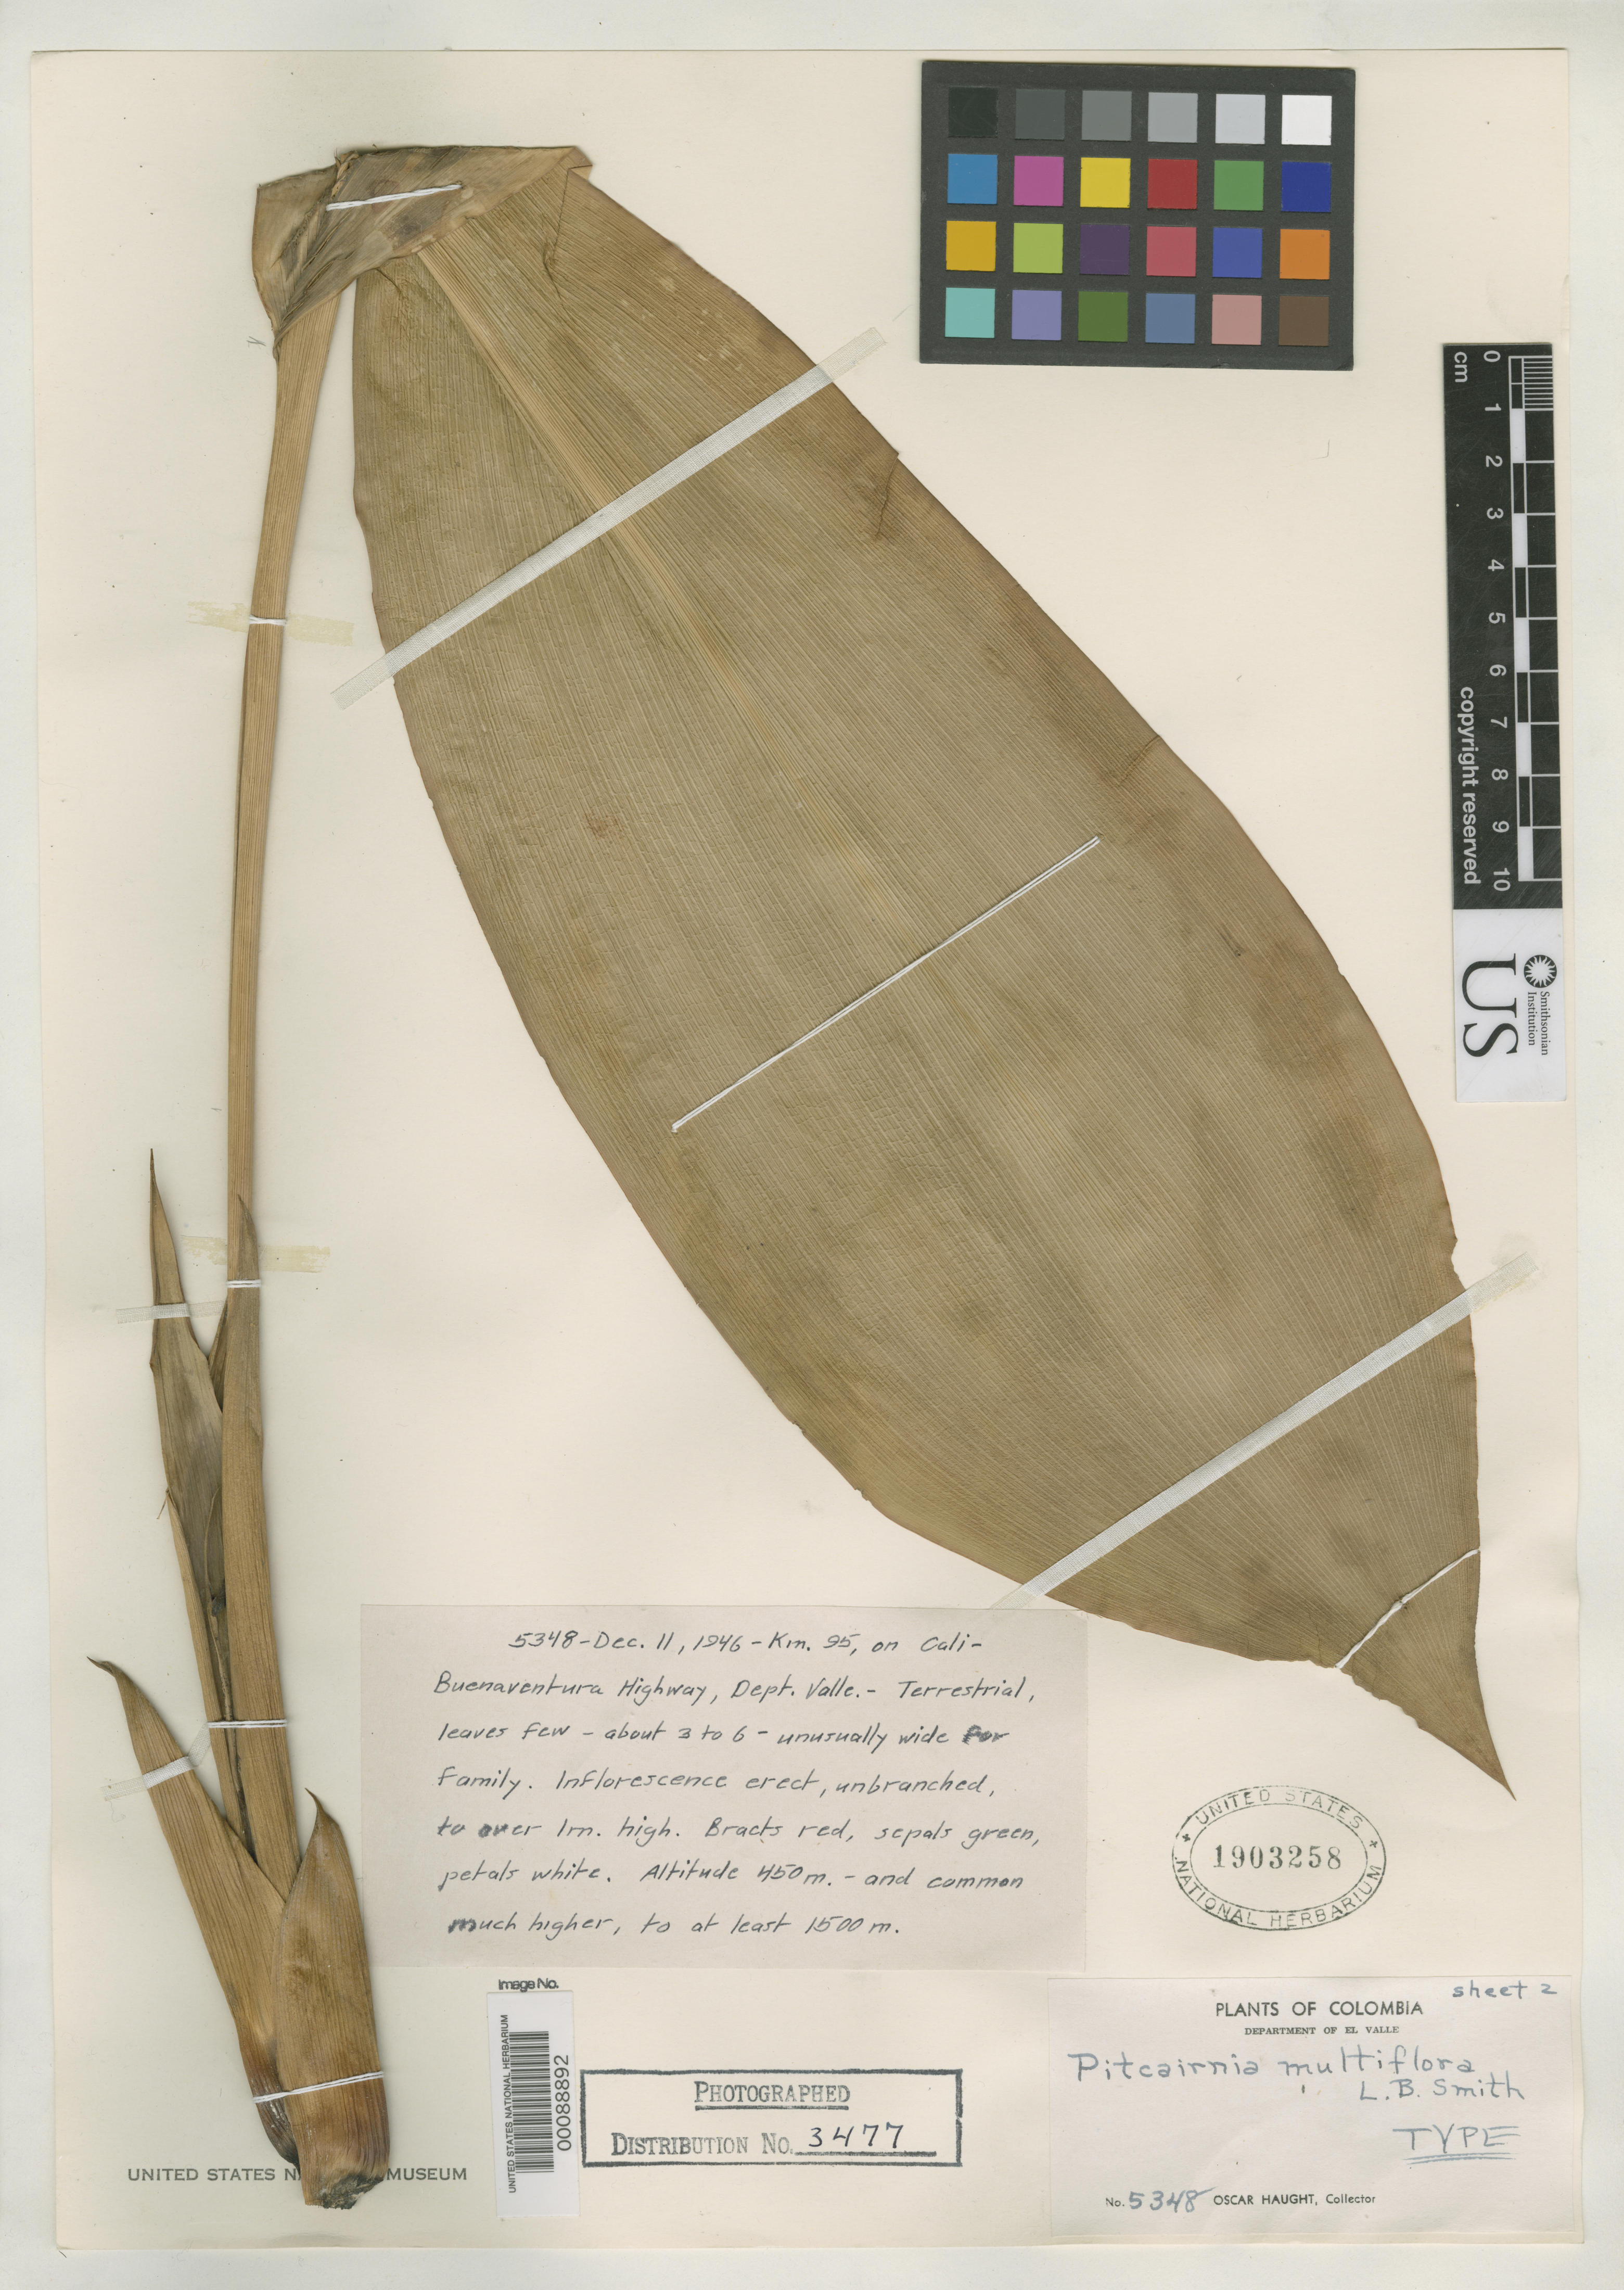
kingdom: Plantae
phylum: Tracheophyta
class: Liliopsida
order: Poales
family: Bromeliaceae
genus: Pitcairnia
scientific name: Pitcairnia multiflora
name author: L.B. Sm.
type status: Holotype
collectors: O. L. Haught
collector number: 5348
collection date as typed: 11 Dec 1946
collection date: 1946-12-11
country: Colombia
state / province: Valle del Cauca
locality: Cali-Buena Ventura Highway.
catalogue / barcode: US 1903528